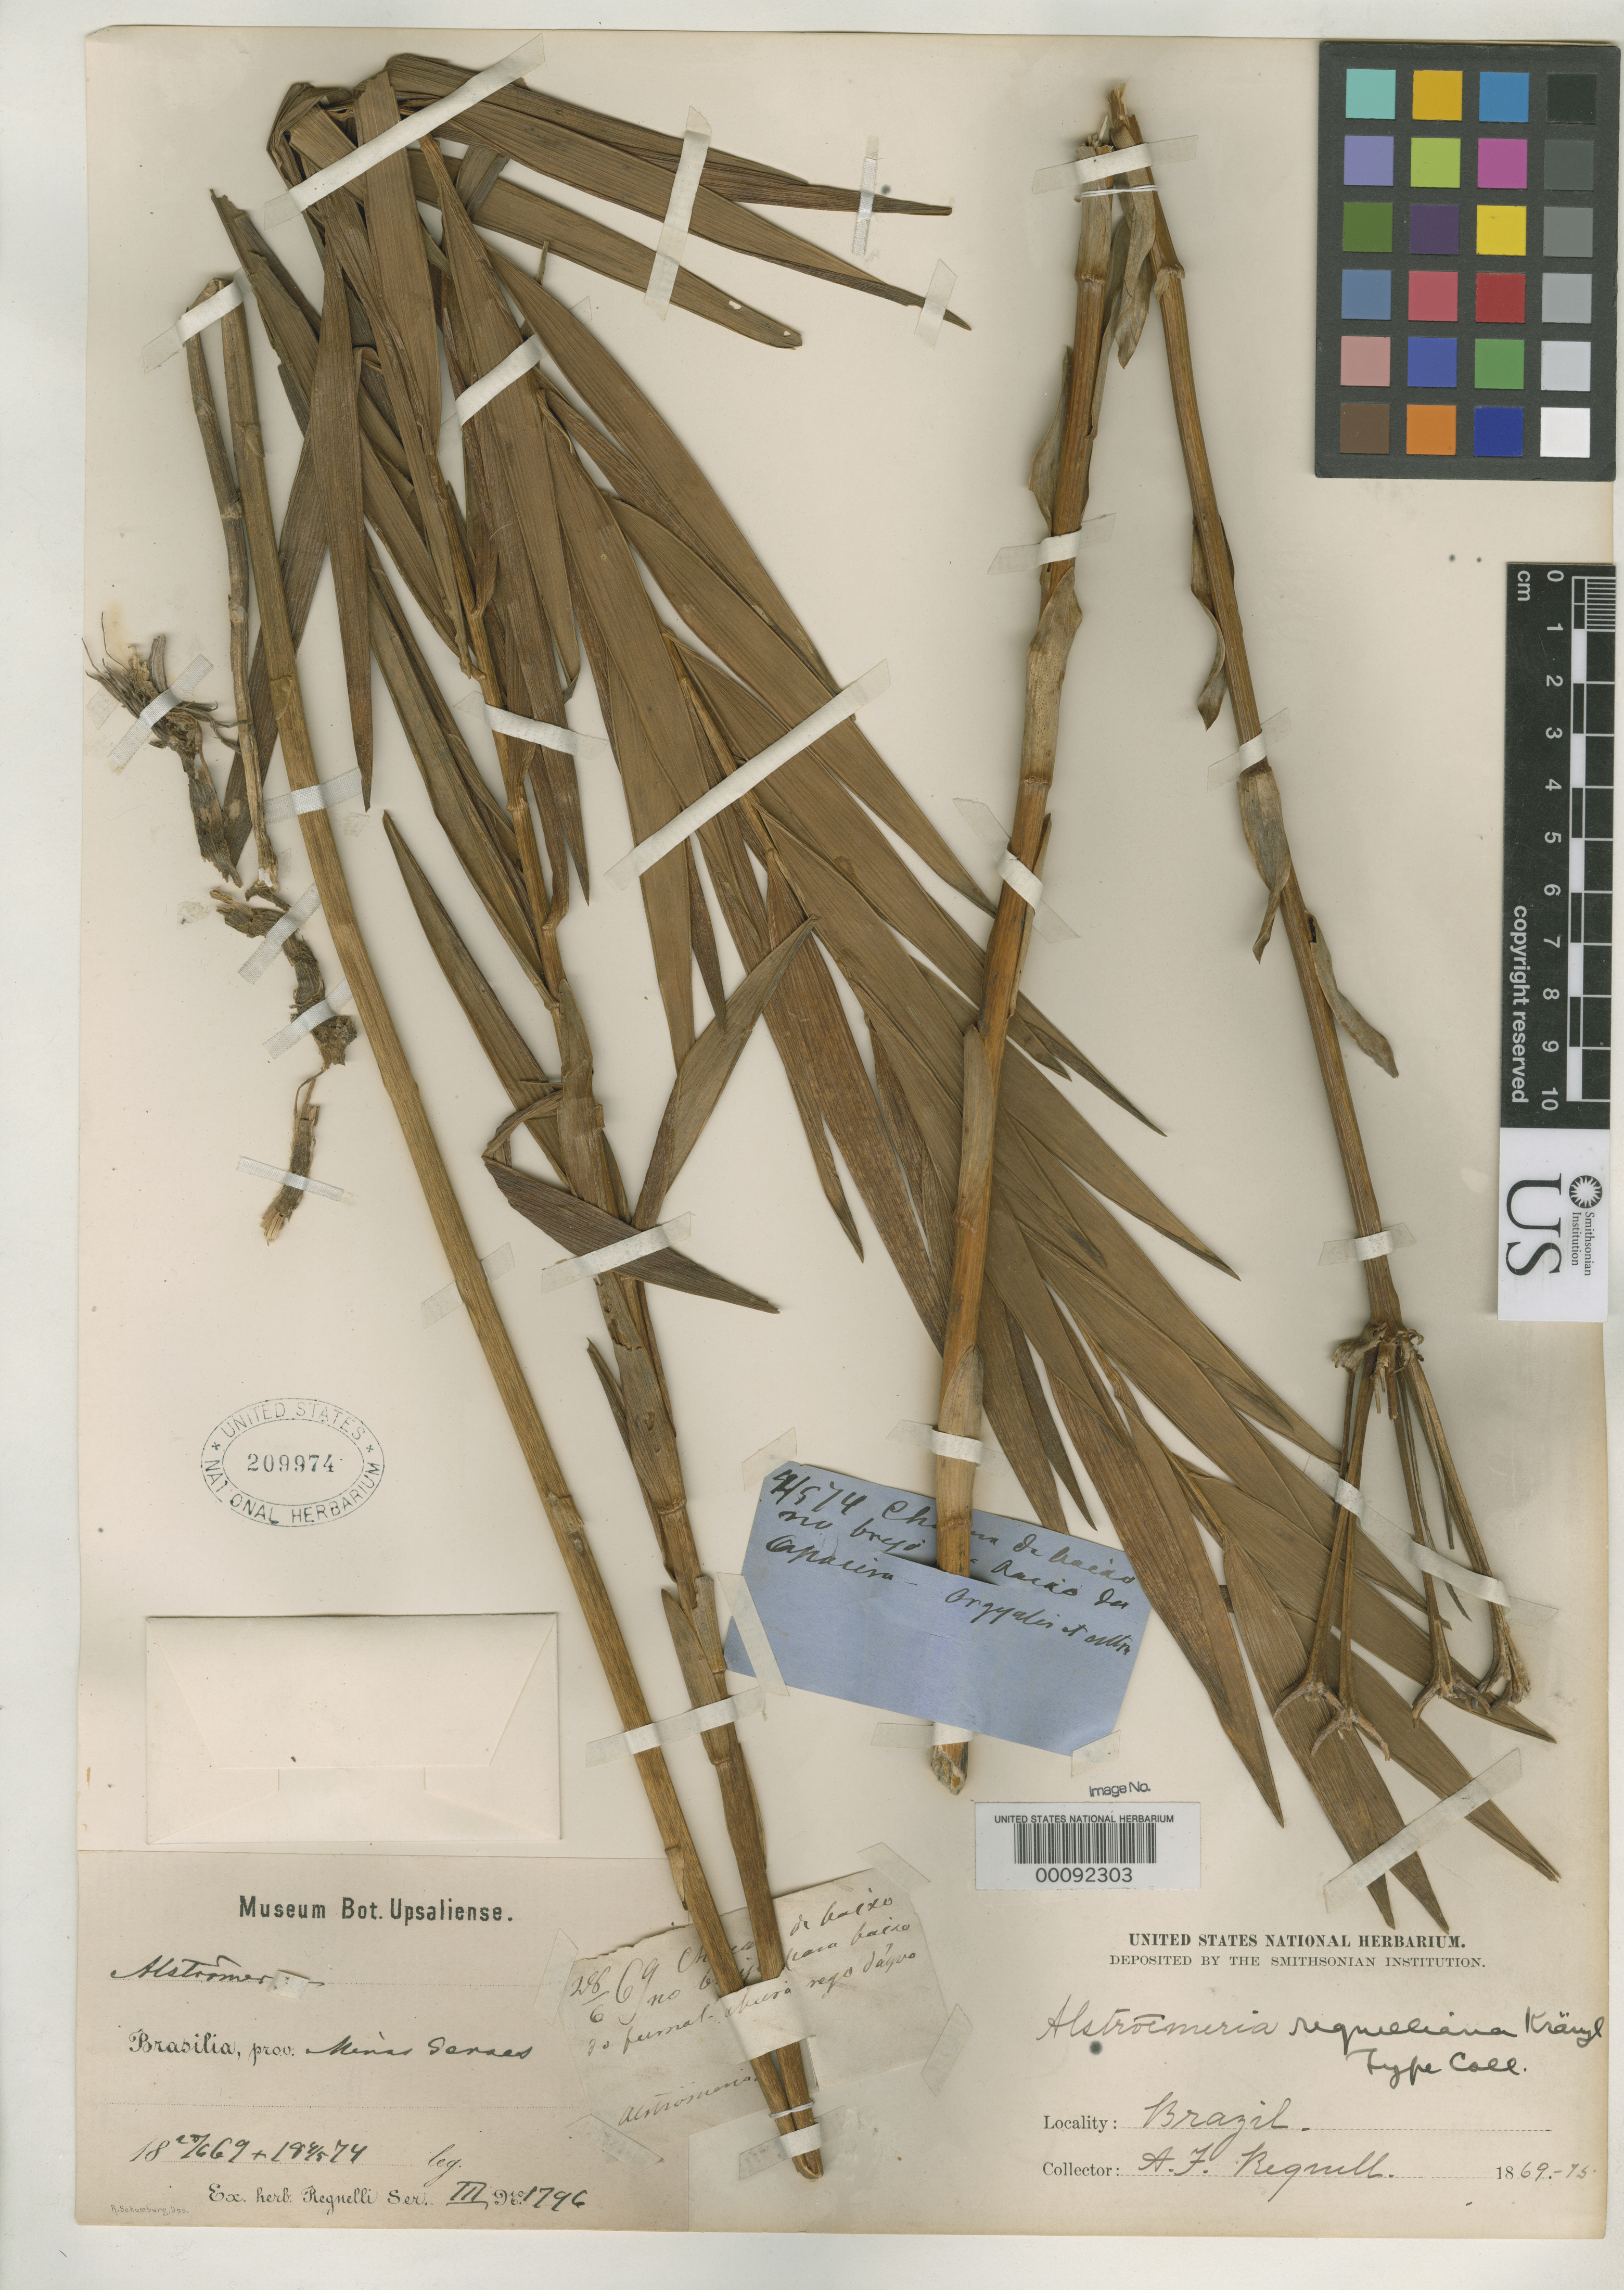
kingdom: Plantae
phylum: Tracheophyta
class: Liliopsida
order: Liliales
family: Alstroemeriaceae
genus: Alstroemeria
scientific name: Alstroemeria regnelliana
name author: Kraenzl.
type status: Isotype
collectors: A. F. Regnell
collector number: III 1796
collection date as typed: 29 Jun 1869 to 04 May 1874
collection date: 1869-06-29/1874-05-04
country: Brazil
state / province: Minas Gerais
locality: La Scaldas.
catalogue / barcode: US 209974